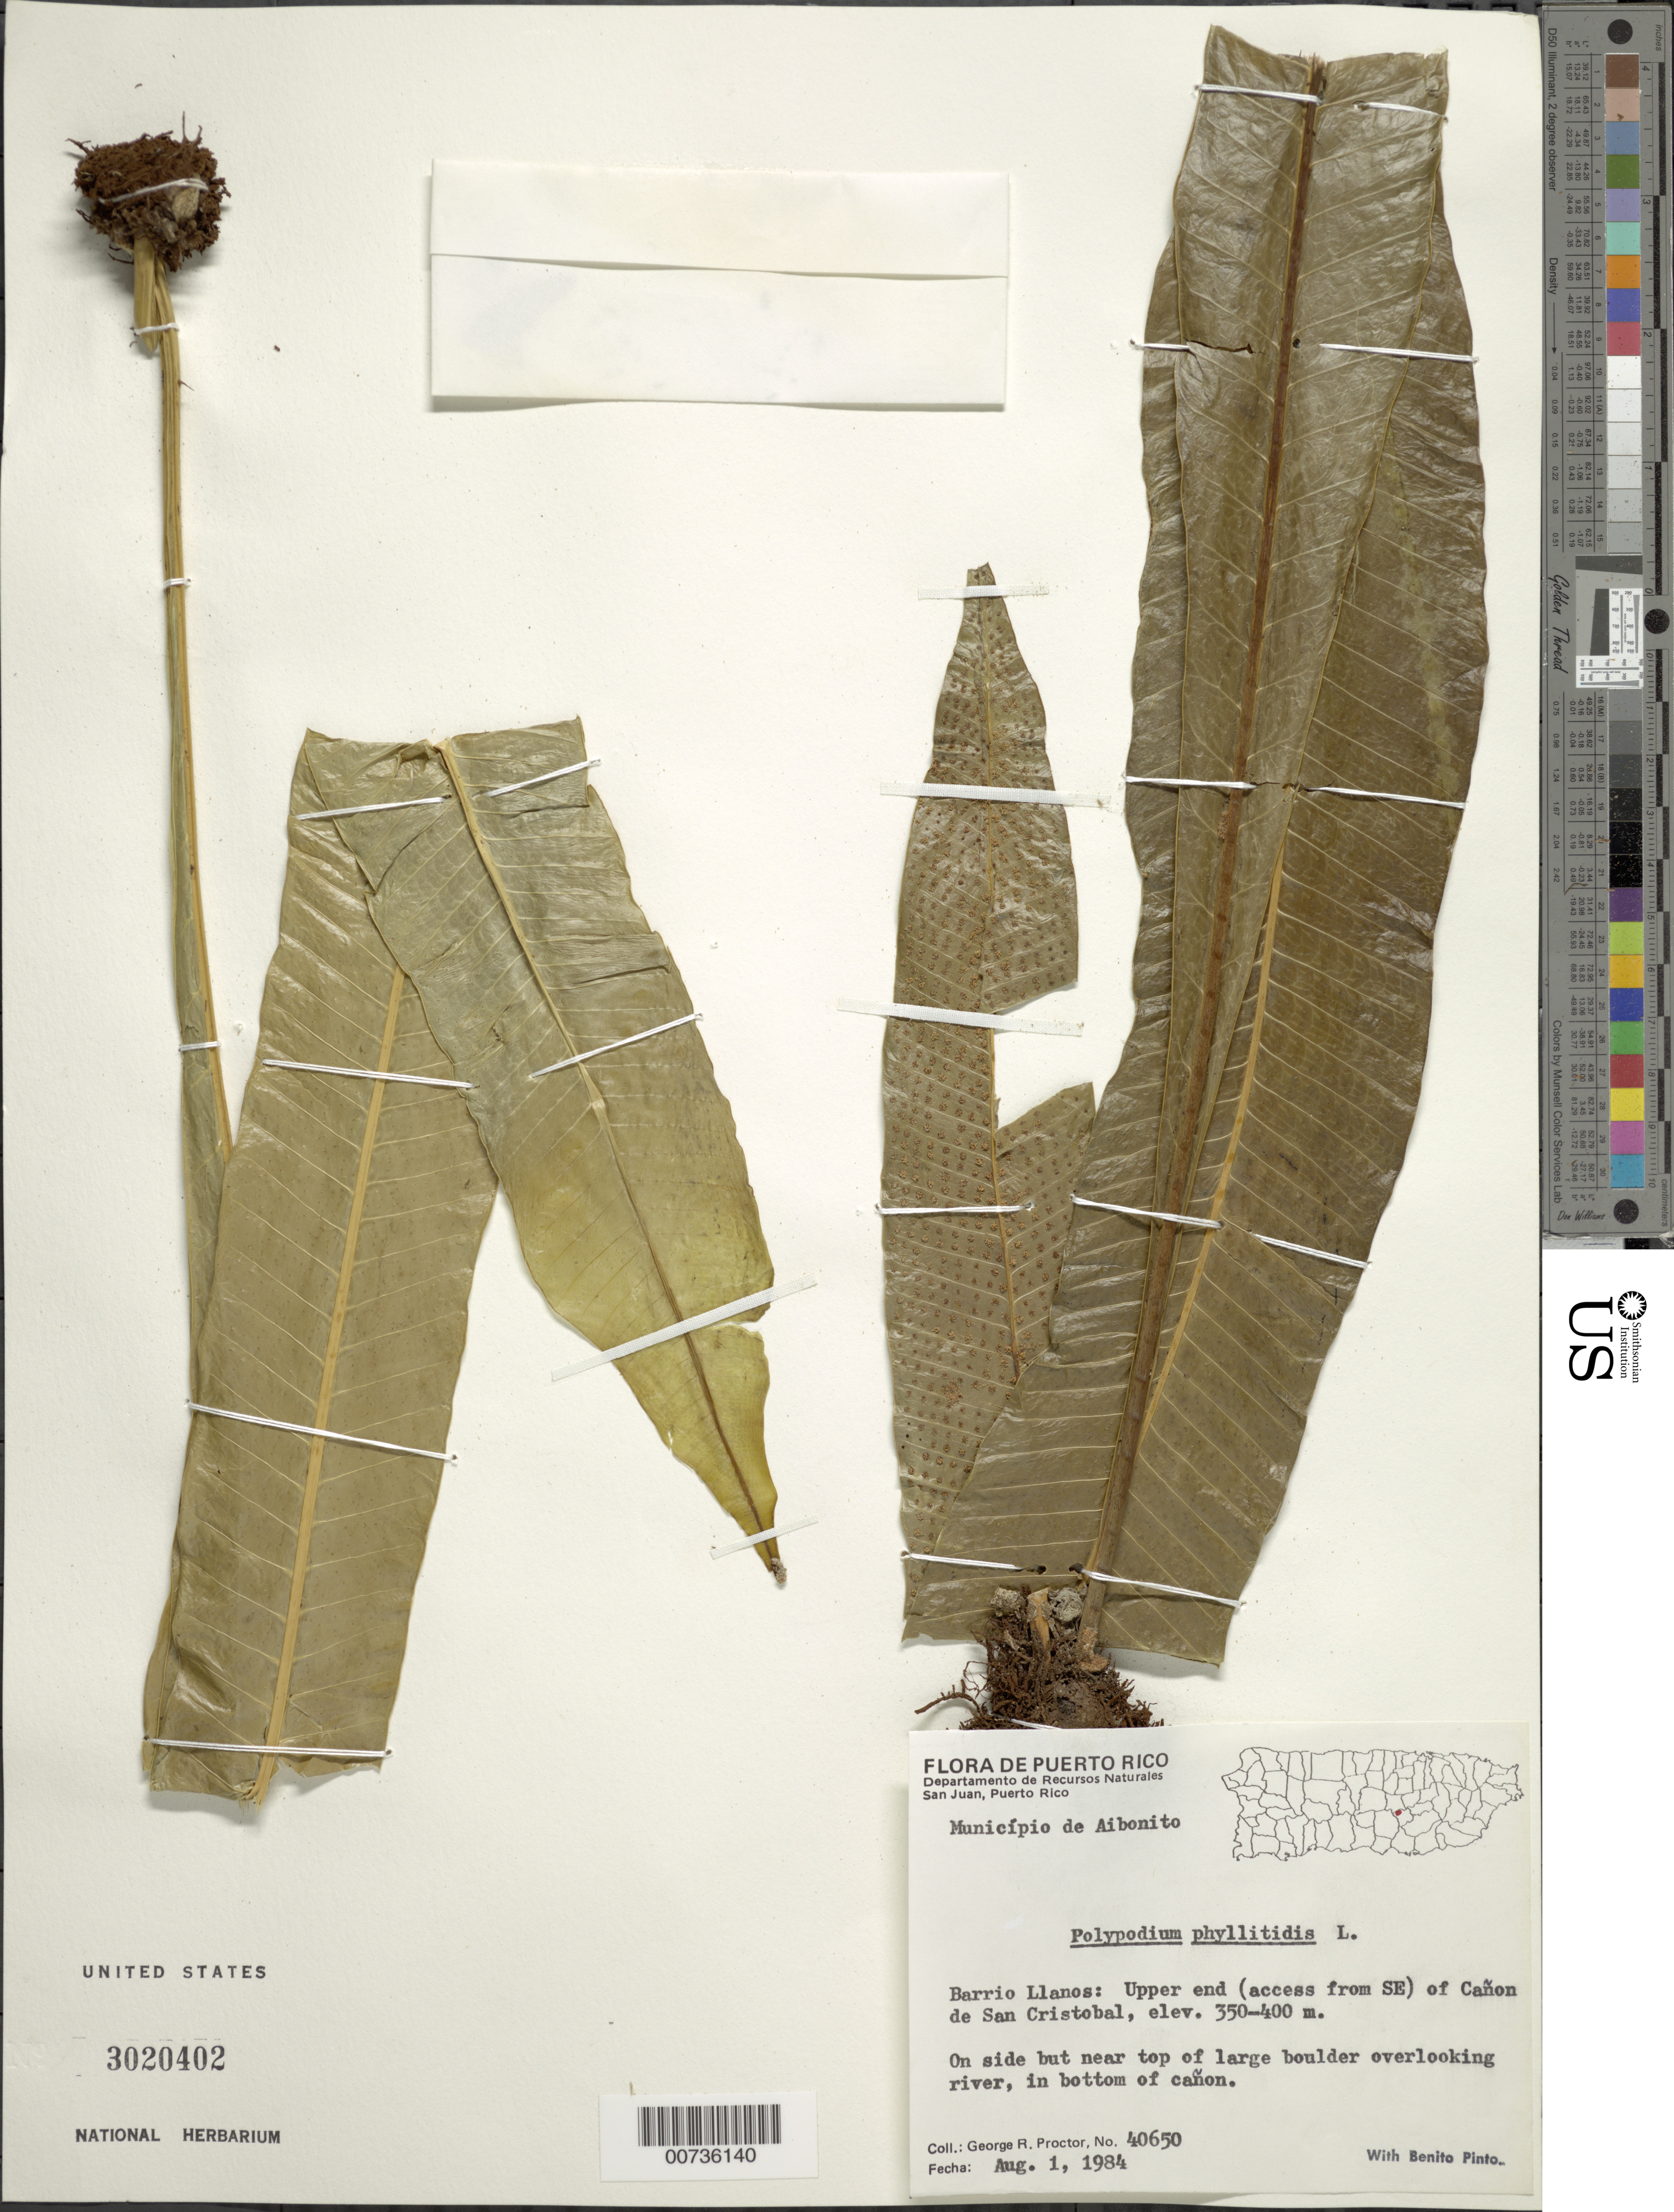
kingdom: Plantae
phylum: Tracheophyta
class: Polypodiopsida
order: Polypodiales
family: Polypodiaceae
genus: Campyloneurum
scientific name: Campyloneurum phyllitidis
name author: (L.) C. Presl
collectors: G. R. Proctor & B. Pinto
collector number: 40650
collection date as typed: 01 Aug 1984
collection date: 1984-08-01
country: Puerto Rico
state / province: Abonito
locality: Mun. Aibonito. Barrio Llanos: Upper end (access from SE) of Cañon de San Cristóbal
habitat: On side but near top of large boulder overlooking river, in bottom of cañon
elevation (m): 350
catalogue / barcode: US 3020402